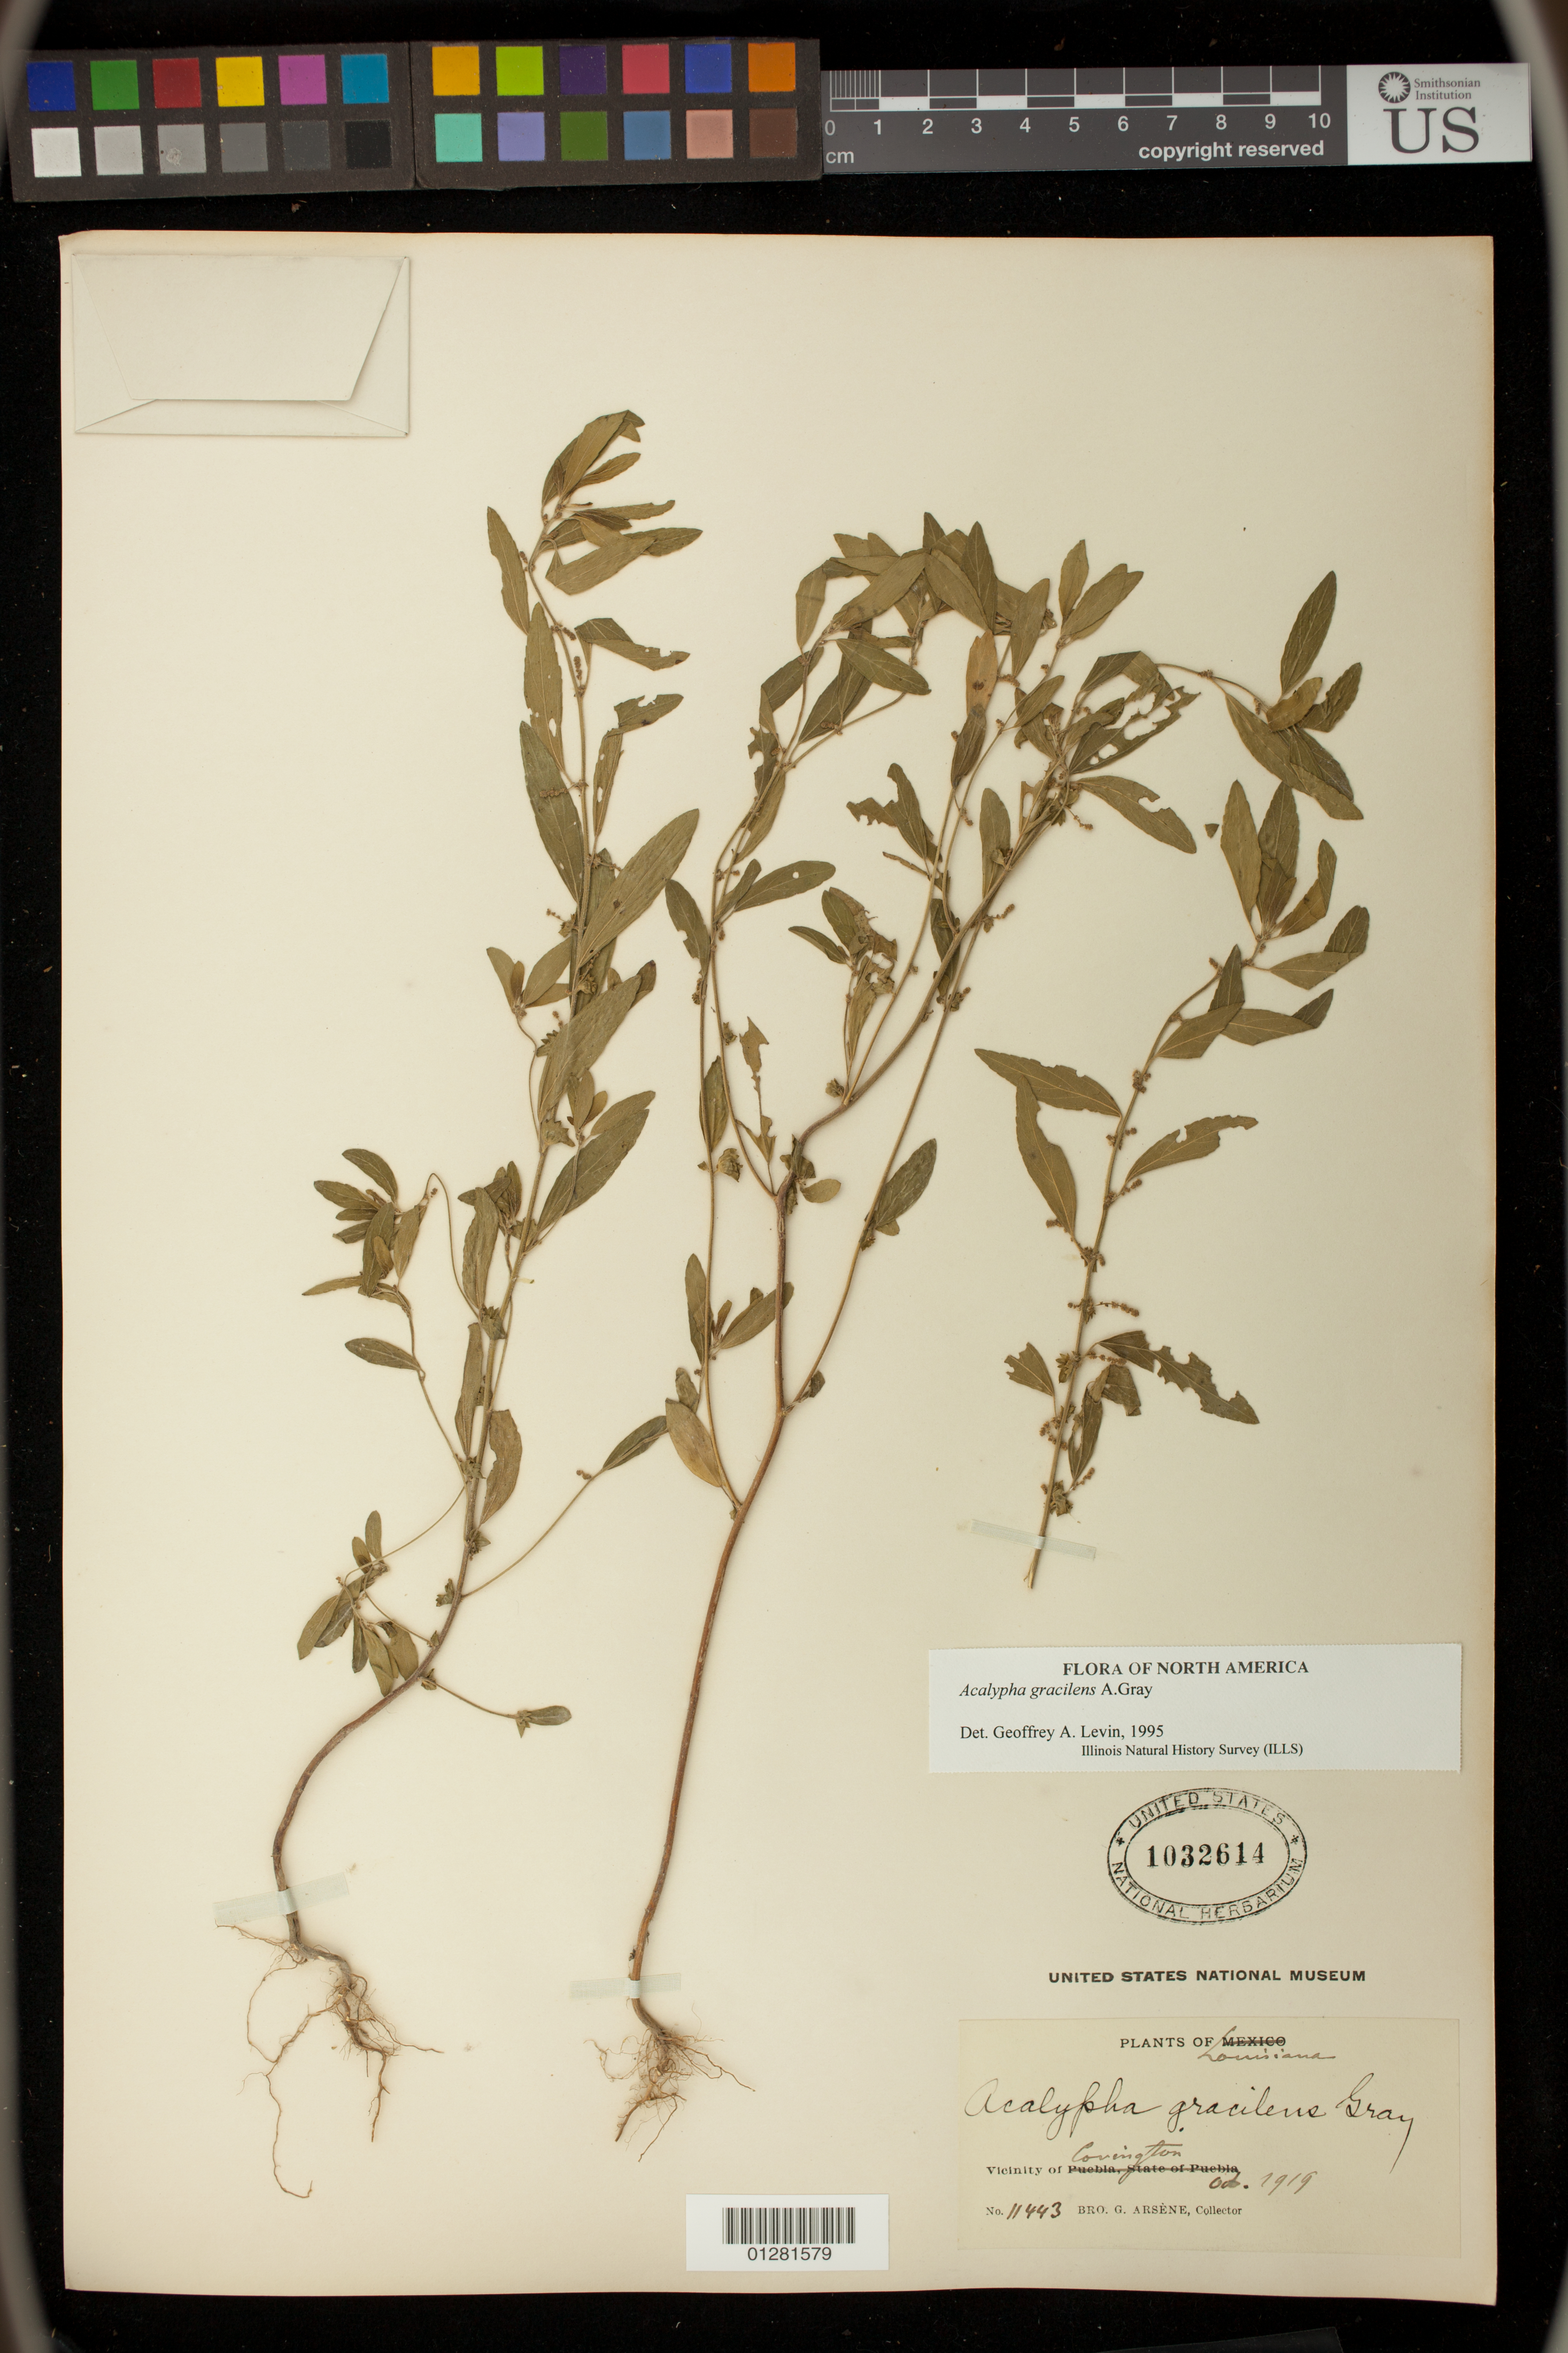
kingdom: Plantae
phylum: Tracheophyta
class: Magnoliopsida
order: Malpighiales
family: Euphorbiaceae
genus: Acalypha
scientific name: Acalypha gracilens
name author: A. Gray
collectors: Bro. G. Arsène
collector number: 11443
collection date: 1919-10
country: United States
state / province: Louisiana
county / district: Saint Tammany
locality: Vicinity of Covington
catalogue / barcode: US 1032614